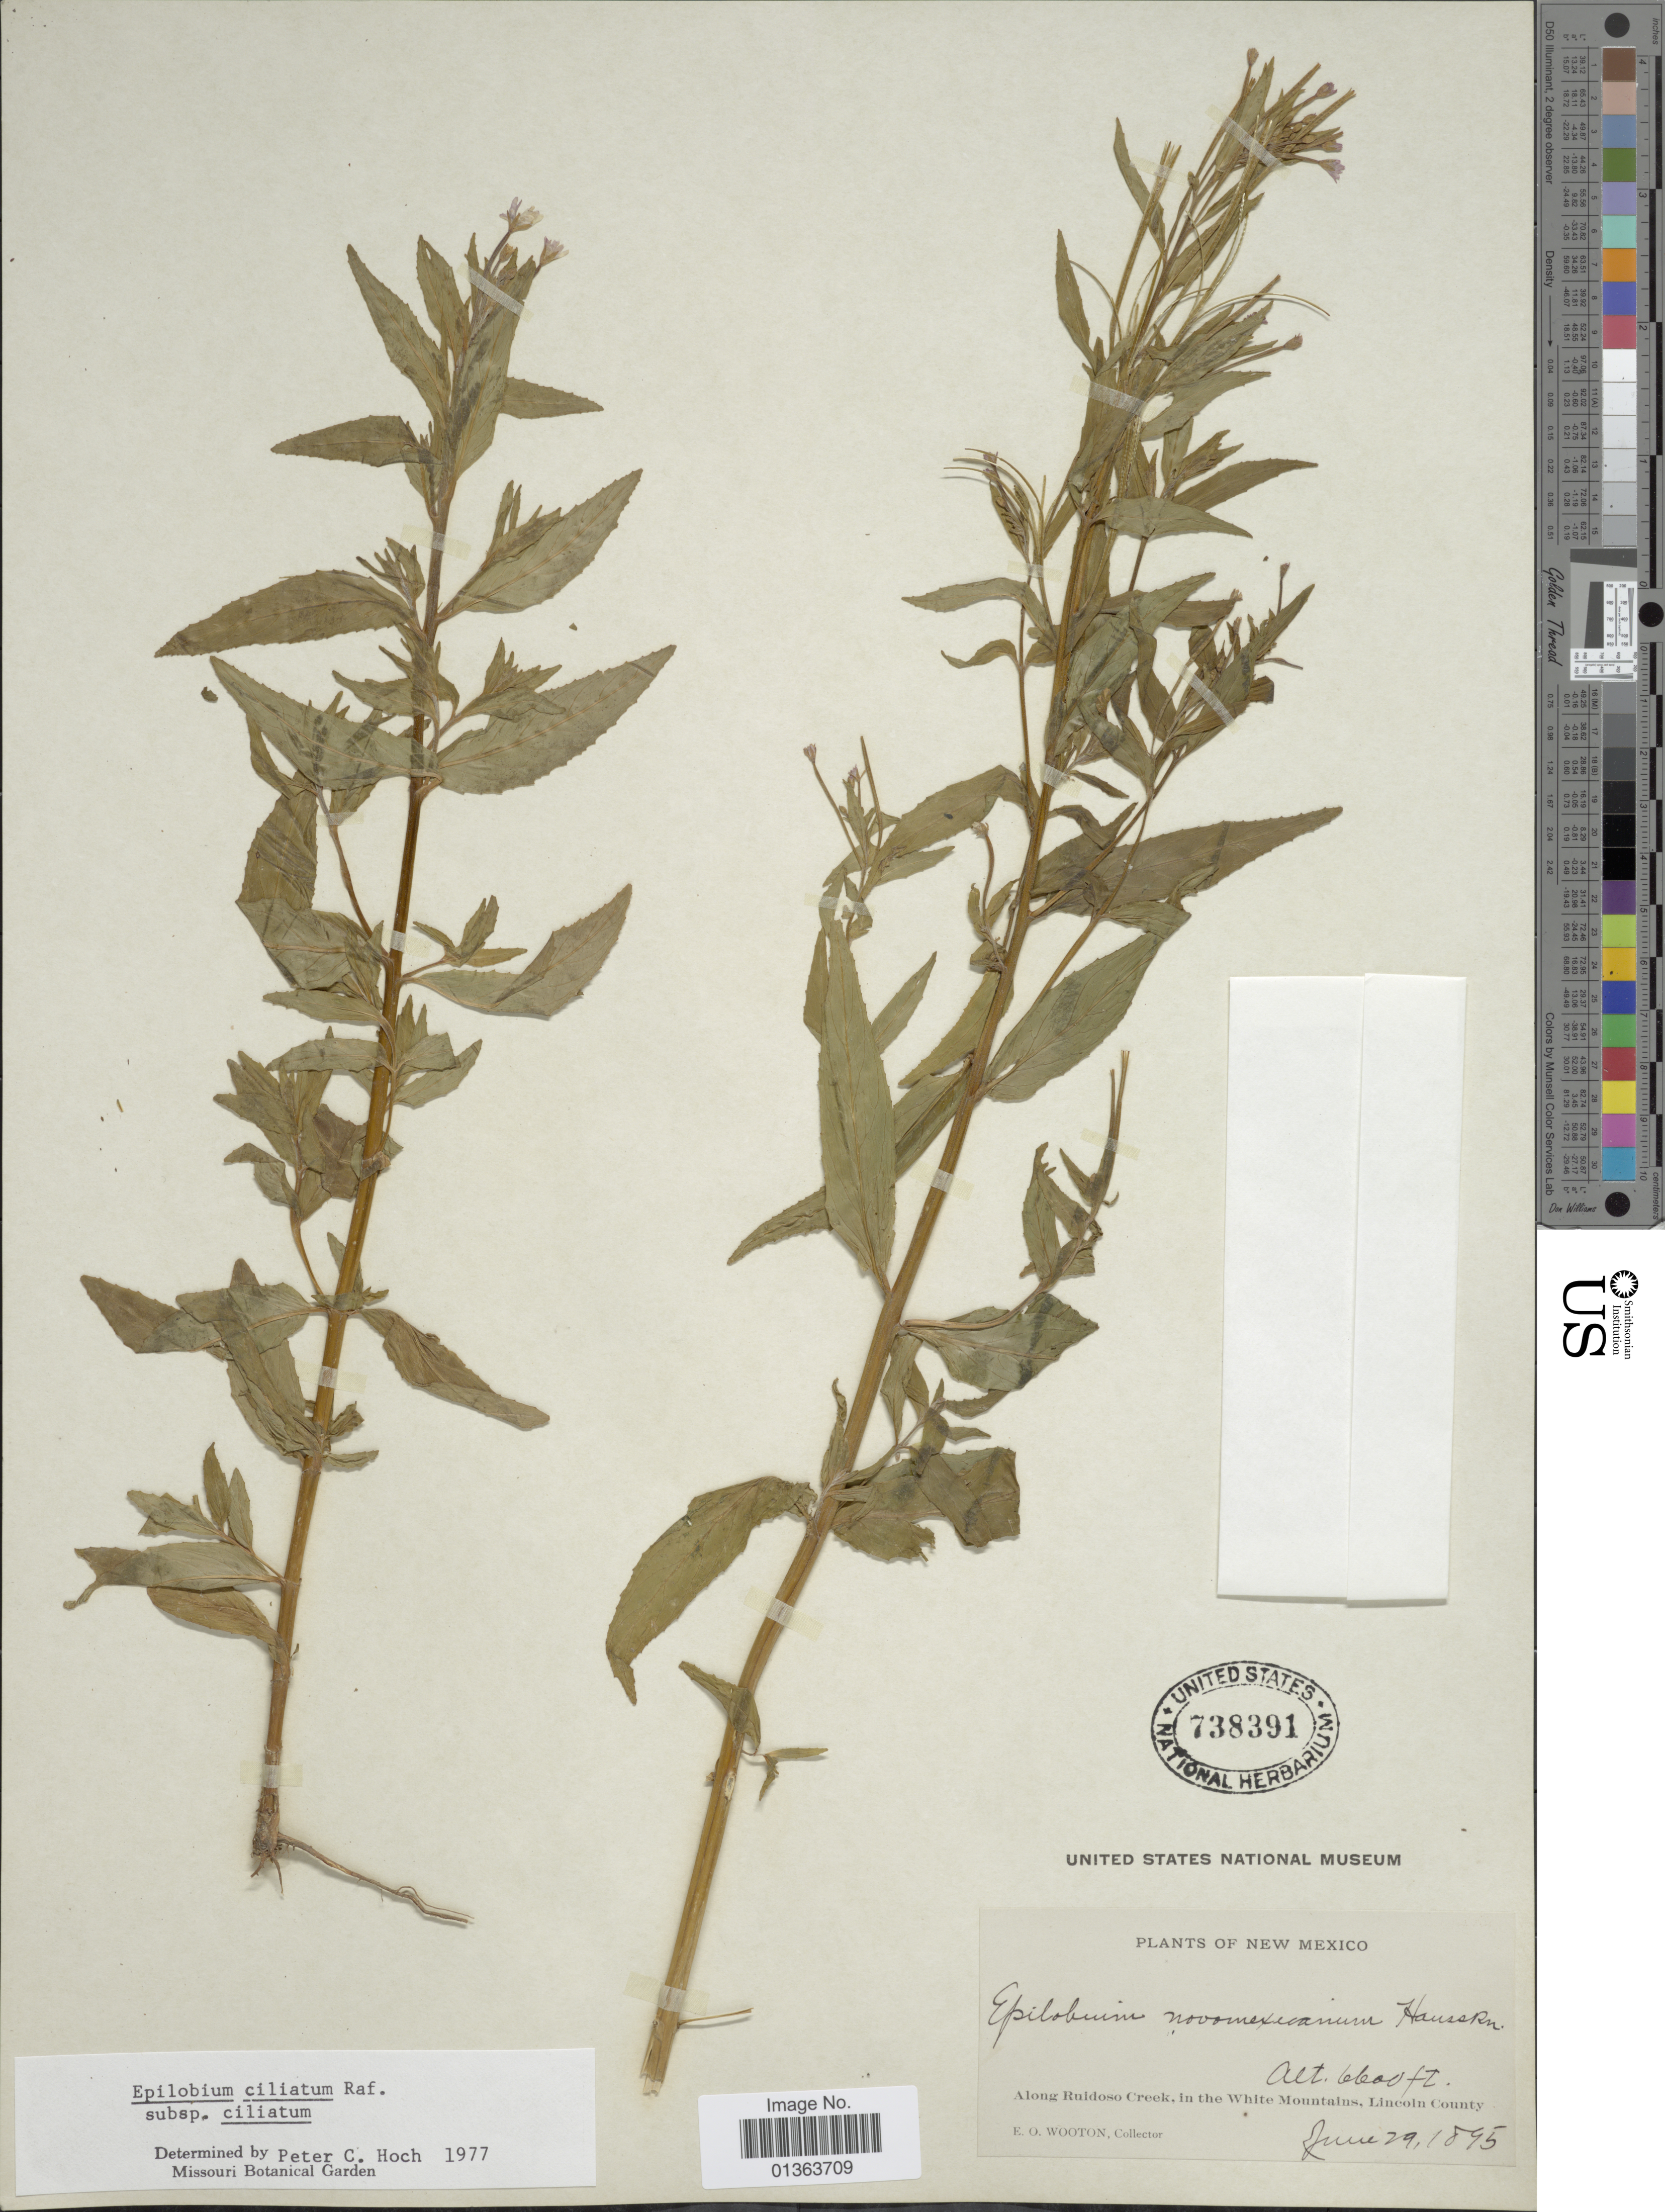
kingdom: Plantae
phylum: Tracheophyta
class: Magnoliopsida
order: Myrtales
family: Onagraceae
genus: Epilobium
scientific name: Epilobium ciliatum subsp. ciliatum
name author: Raf.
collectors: E. O. Wooton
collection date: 1895-06-29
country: United States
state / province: New Mexico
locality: Along Ruidoso Creek, in the White Mountains, Lincoln County.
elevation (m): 2012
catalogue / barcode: US 738391